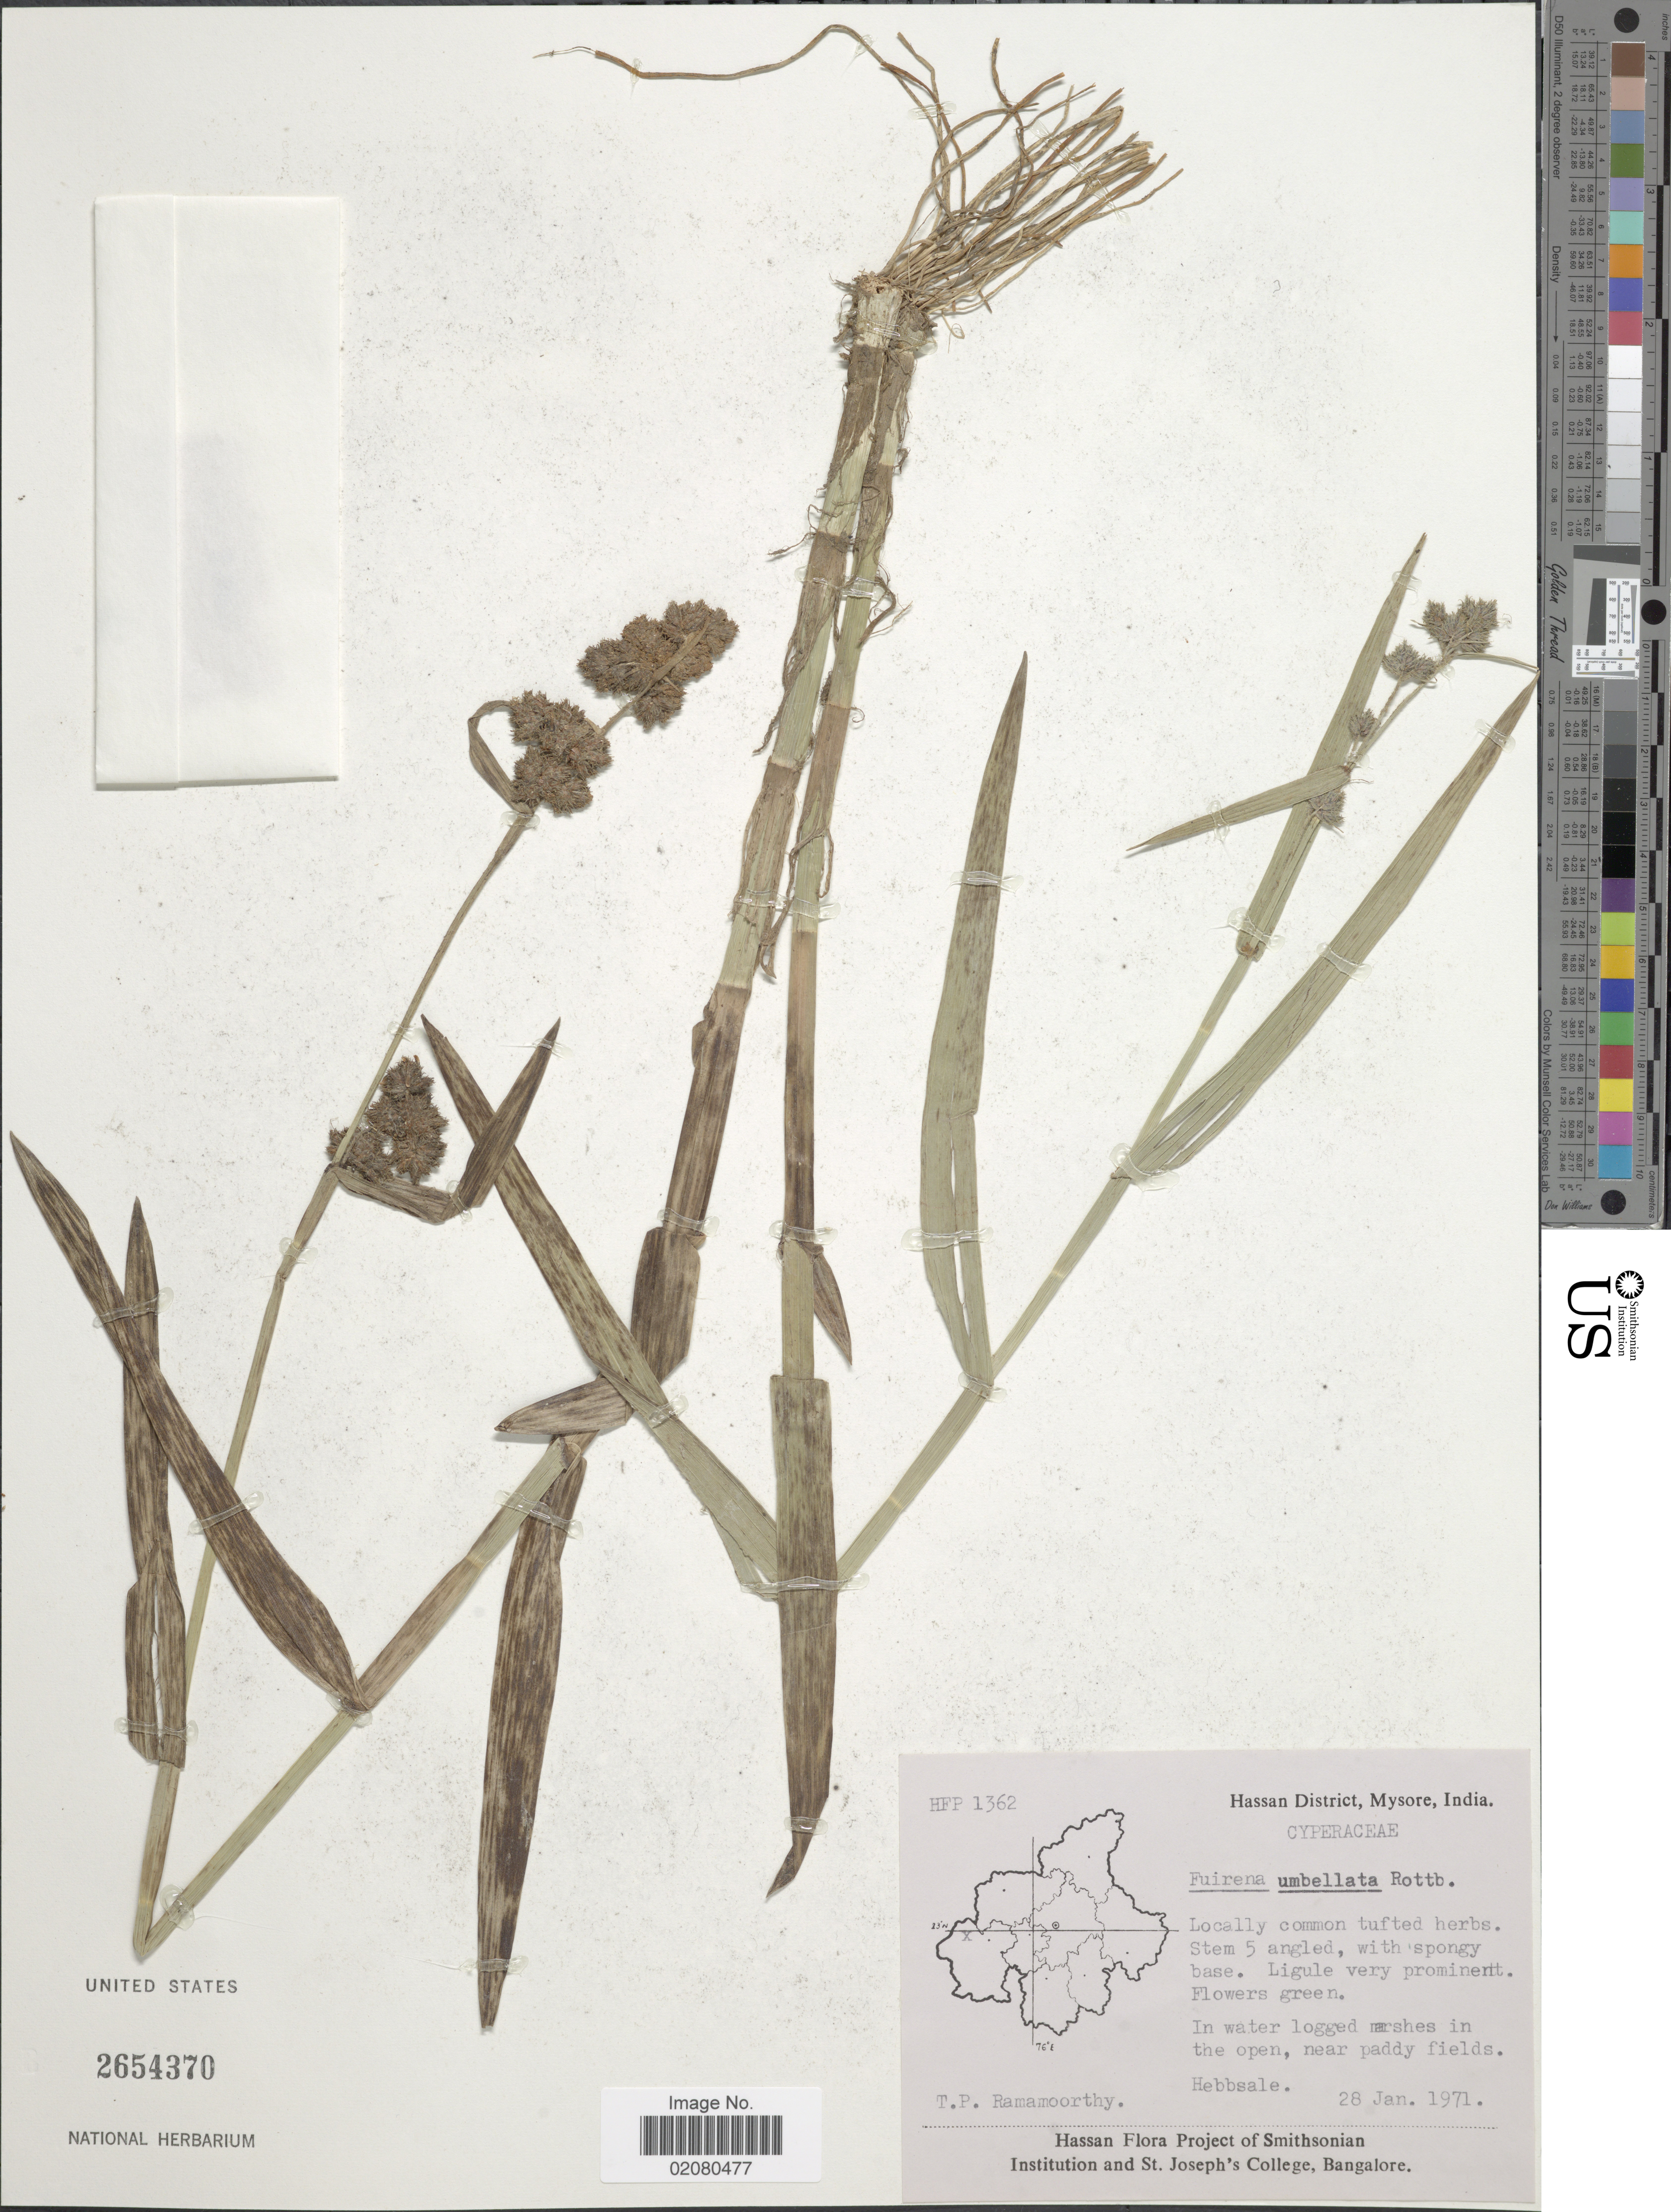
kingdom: Plantae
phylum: Tracheophyta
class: Liliopsida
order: Poales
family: Cyperaceae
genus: Fuirena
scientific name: Fuirena umbellata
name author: Rottb.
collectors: T. P. Ramamoorthy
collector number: HTP 1362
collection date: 1971-01-28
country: India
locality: Hassan District, Mysore, in water logged marshed in the open, near paddy fields, Hebbsale.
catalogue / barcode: US 2654370